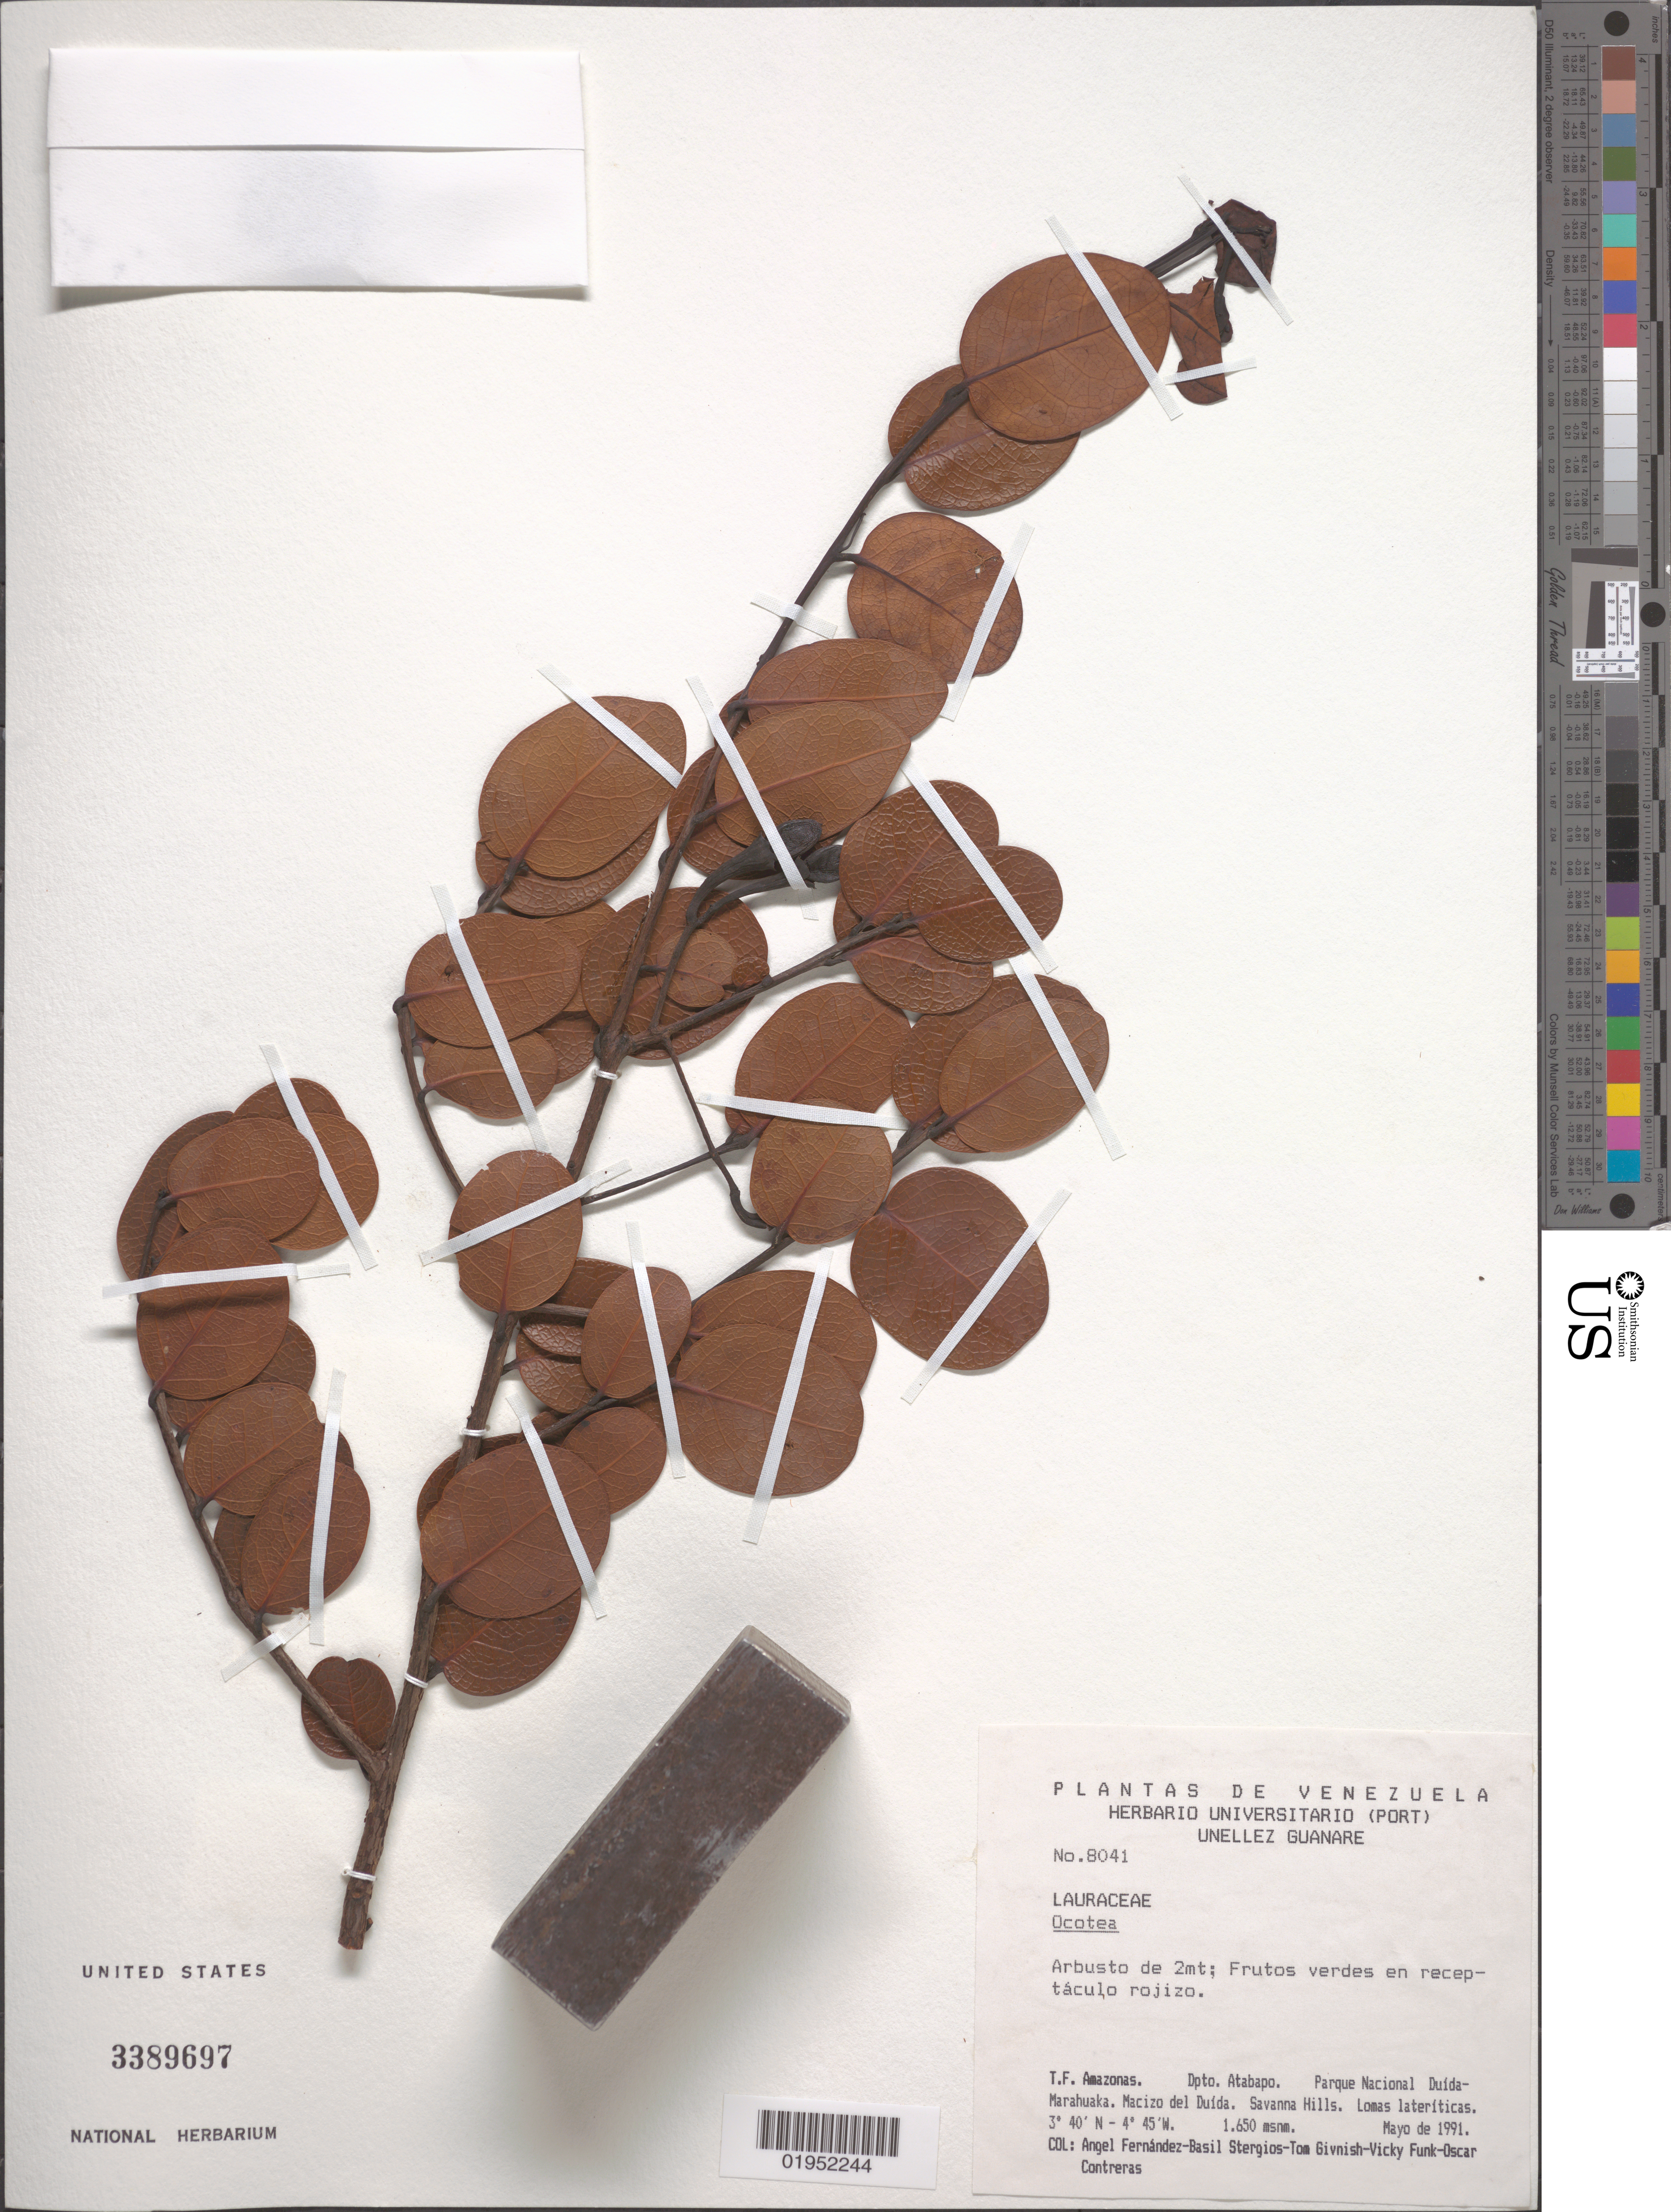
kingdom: Plantae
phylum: Tracheophyta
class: Magnoliopsida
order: Laurales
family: Lauraceae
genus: Ocotea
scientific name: Ocotea sp. a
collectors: A. Fernández, B. G. Stergios, T. J. Givnish, V. Funk & O. Contreras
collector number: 8041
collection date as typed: Apr 1991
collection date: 1991-04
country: Venezuela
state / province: Amazonas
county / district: Atabapo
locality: Parque National Duida-Marahuaka, Macizo del Duida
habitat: Lomas lateriticas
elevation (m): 1650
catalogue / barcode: US 3389697